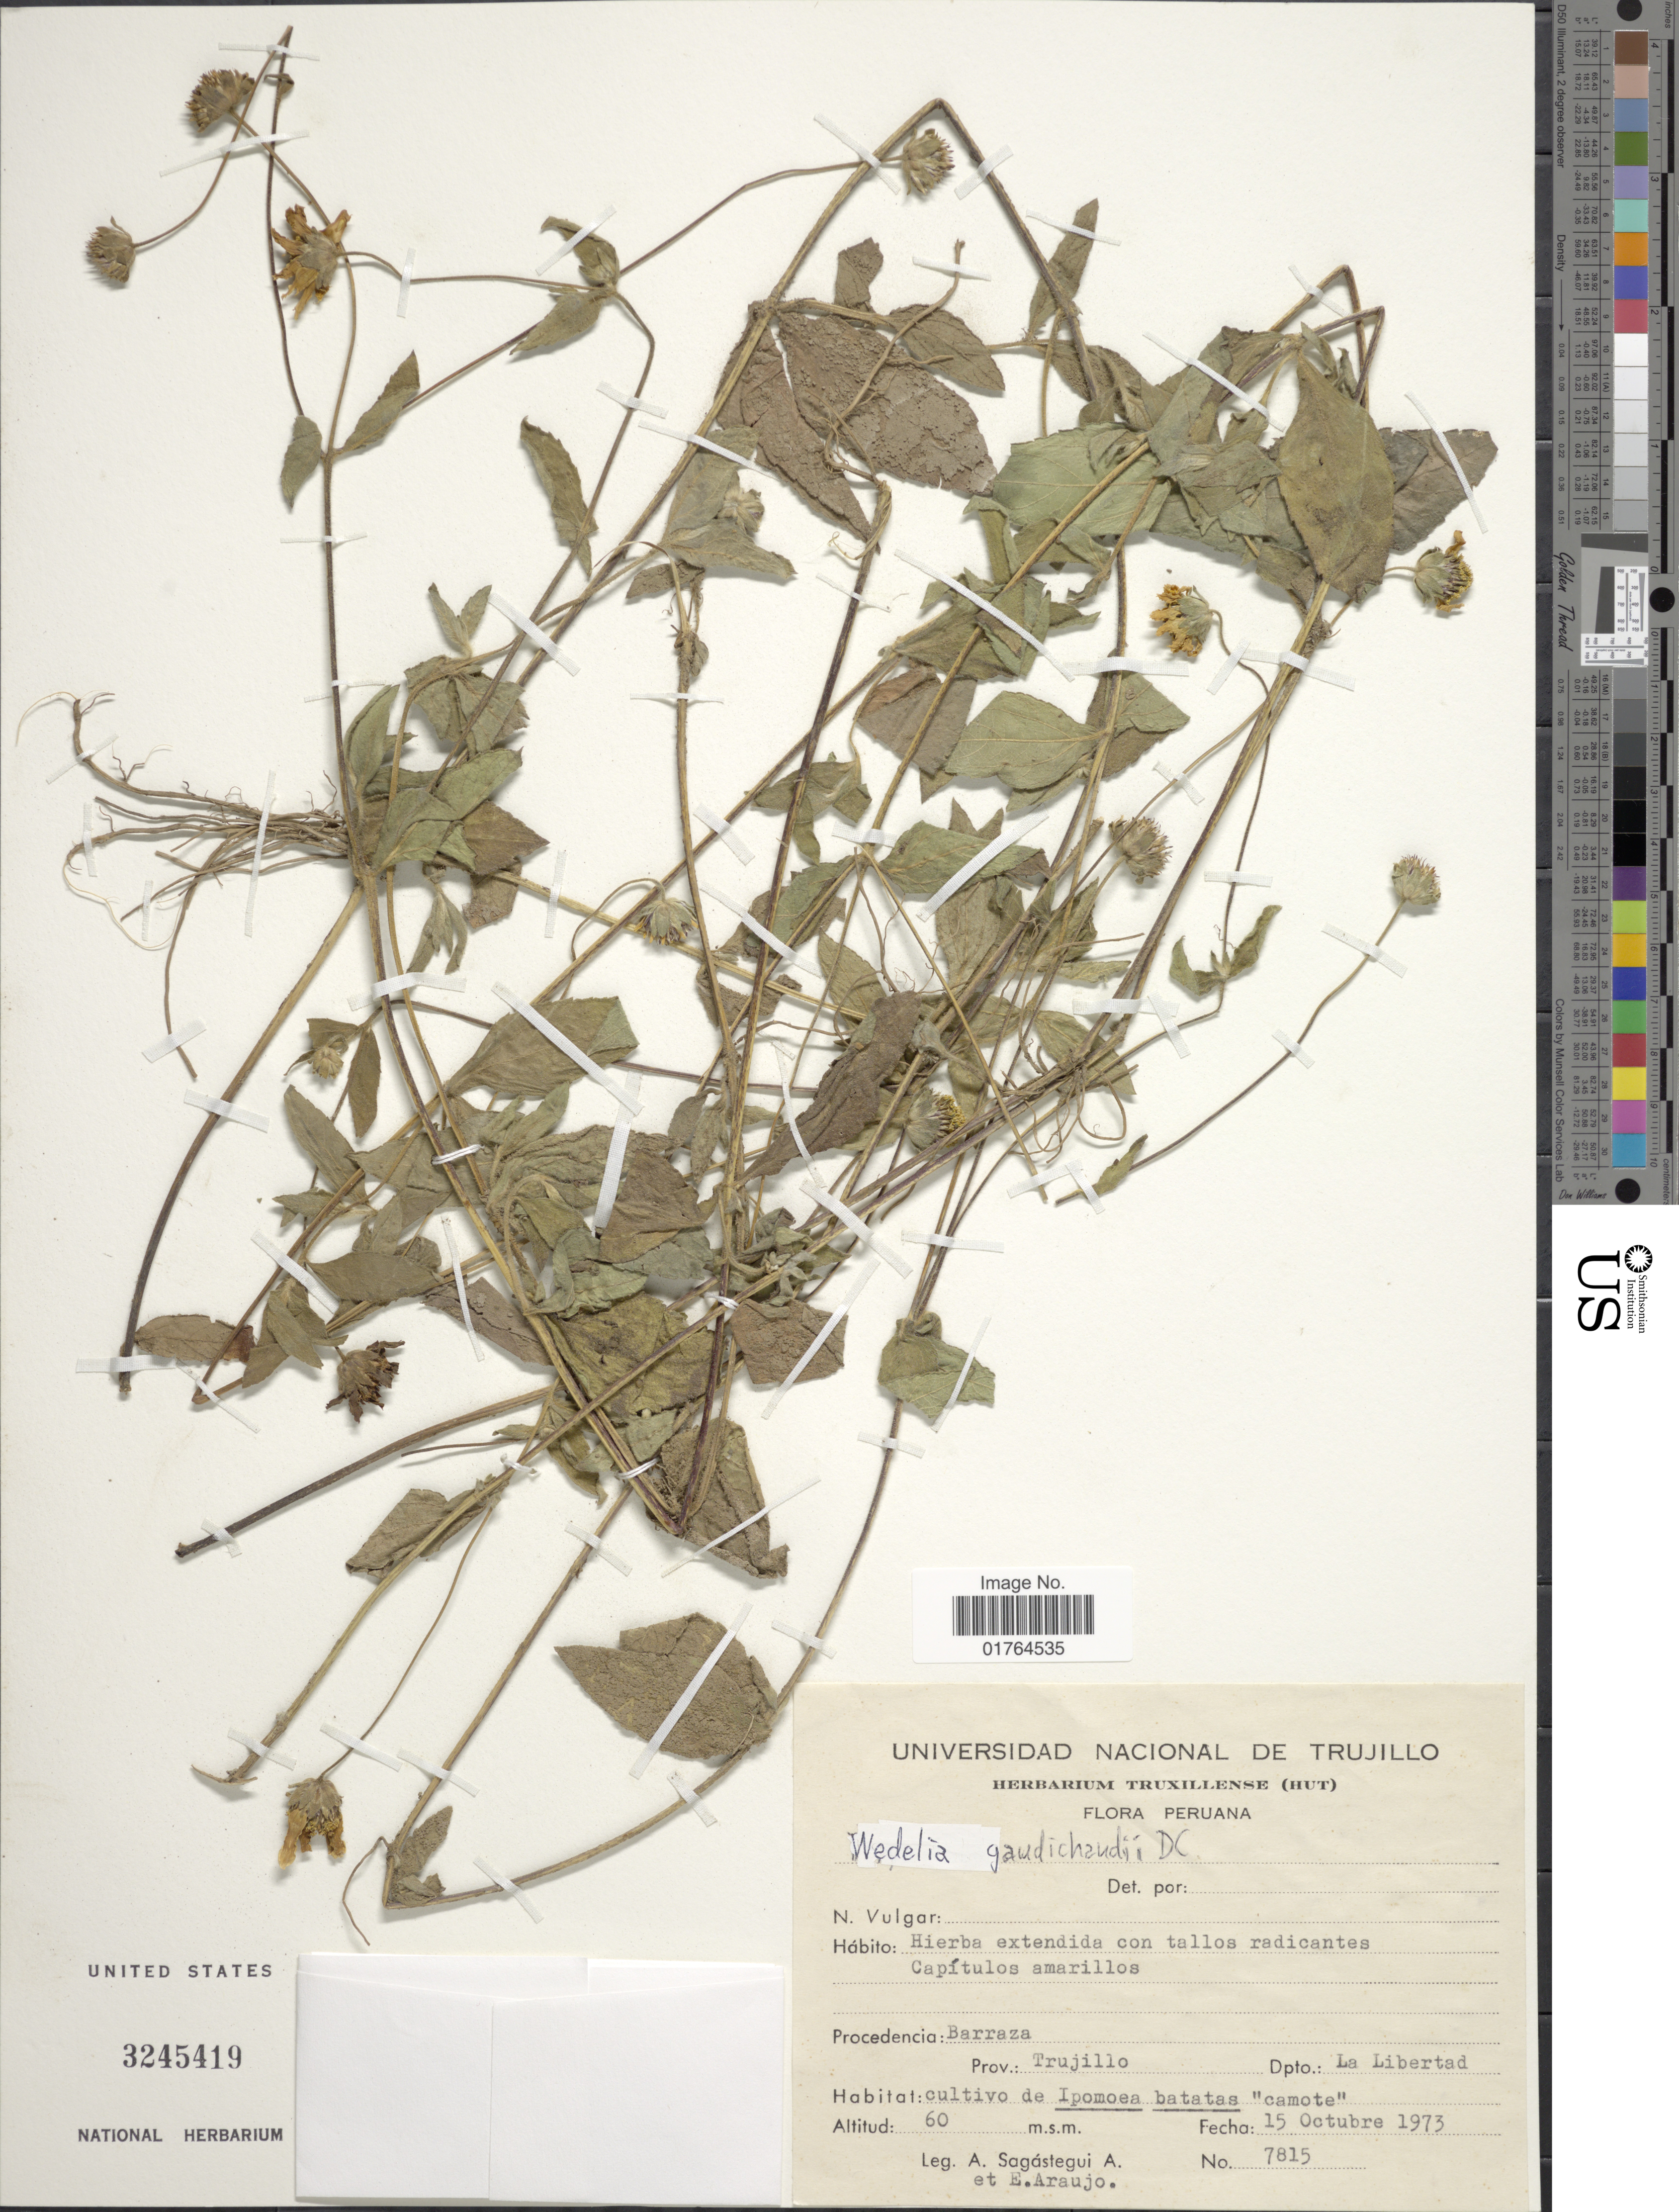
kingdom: Plantae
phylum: Tracheophyta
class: Magnoliopsida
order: Asterales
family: Asteraceae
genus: Wedelia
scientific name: Wedelia gaudichaudiana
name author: DC.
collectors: A. Sagástegui A. & E. Silva Araujo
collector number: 7815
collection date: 1973-10-15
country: Venezuela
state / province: Trujillo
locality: Barraza, Dpto. La Libertad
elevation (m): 60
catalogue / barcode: US 3245419